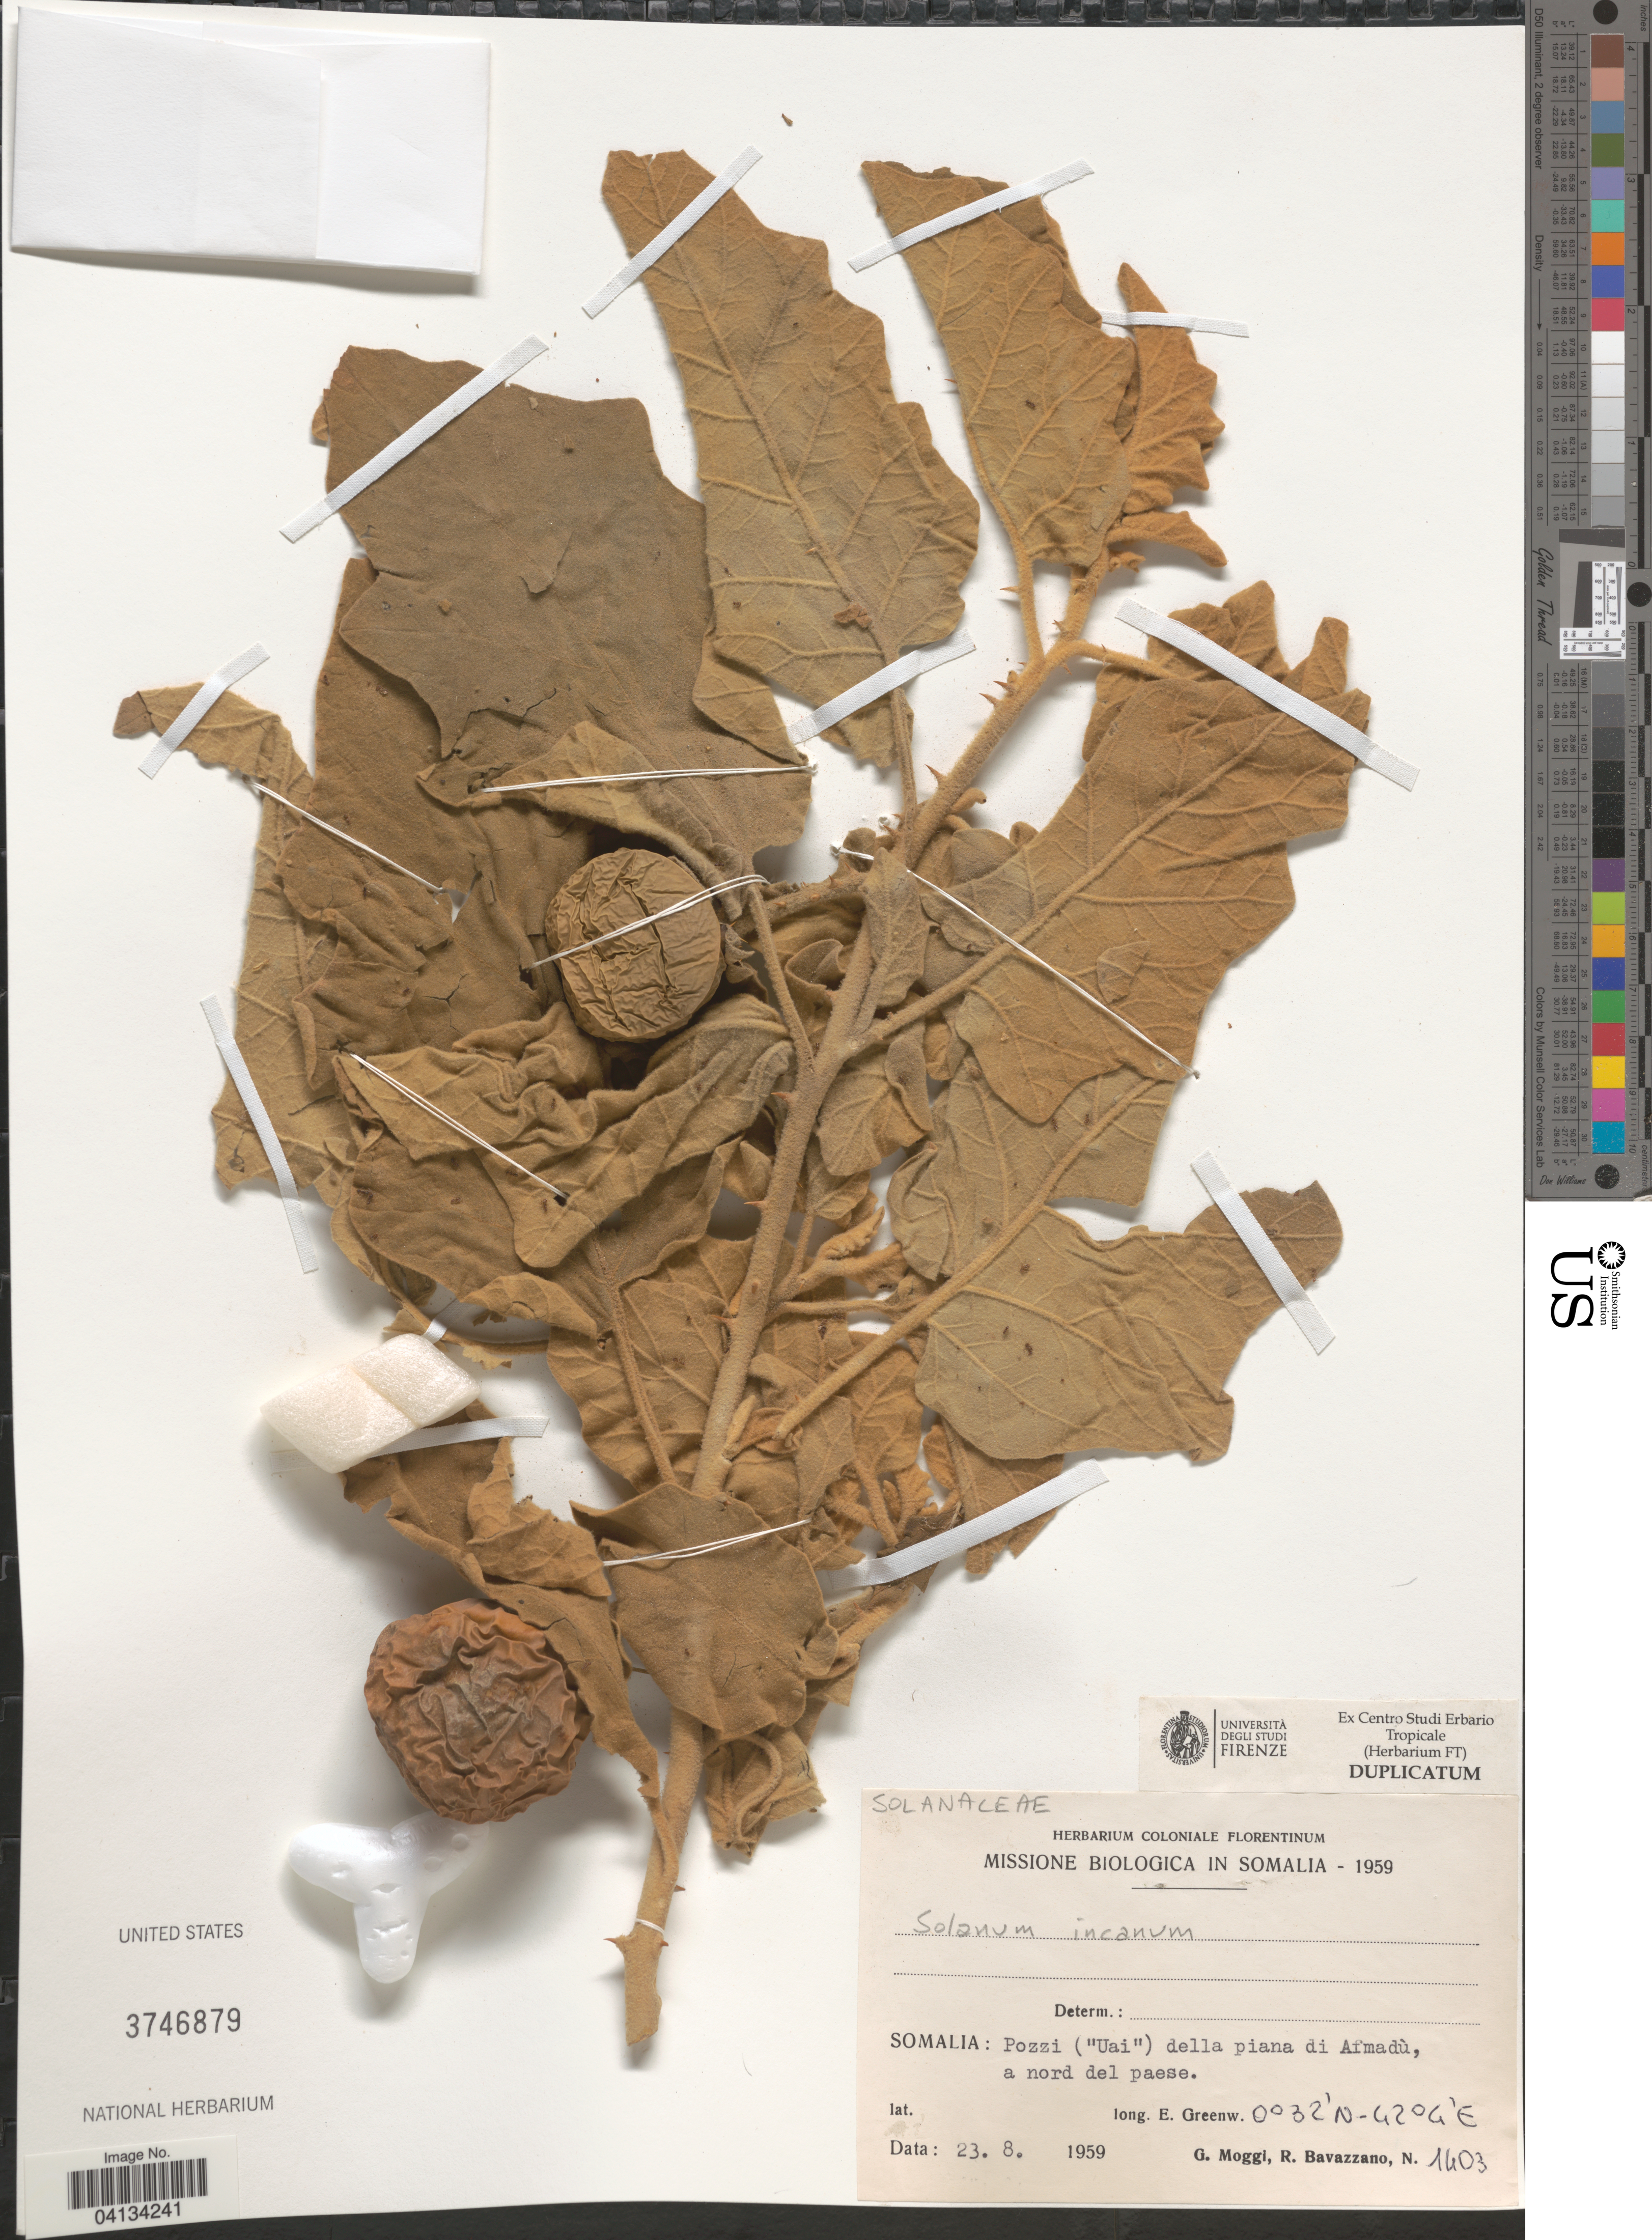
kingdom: Plantae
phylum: Tracheophyta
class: Magnoliopsida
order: Solanales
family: Solanaceae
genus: Solanum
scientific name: Solanum incanum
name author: L.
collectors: G. Moggi & R. Bavazzano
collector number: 1403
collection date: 1959-08-23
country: Somalia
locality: Missione Biologica in Somalia - 1959. Pozzi ("Uai") della piana di Afmadù, a nord del paese.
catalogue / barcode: US 3746879